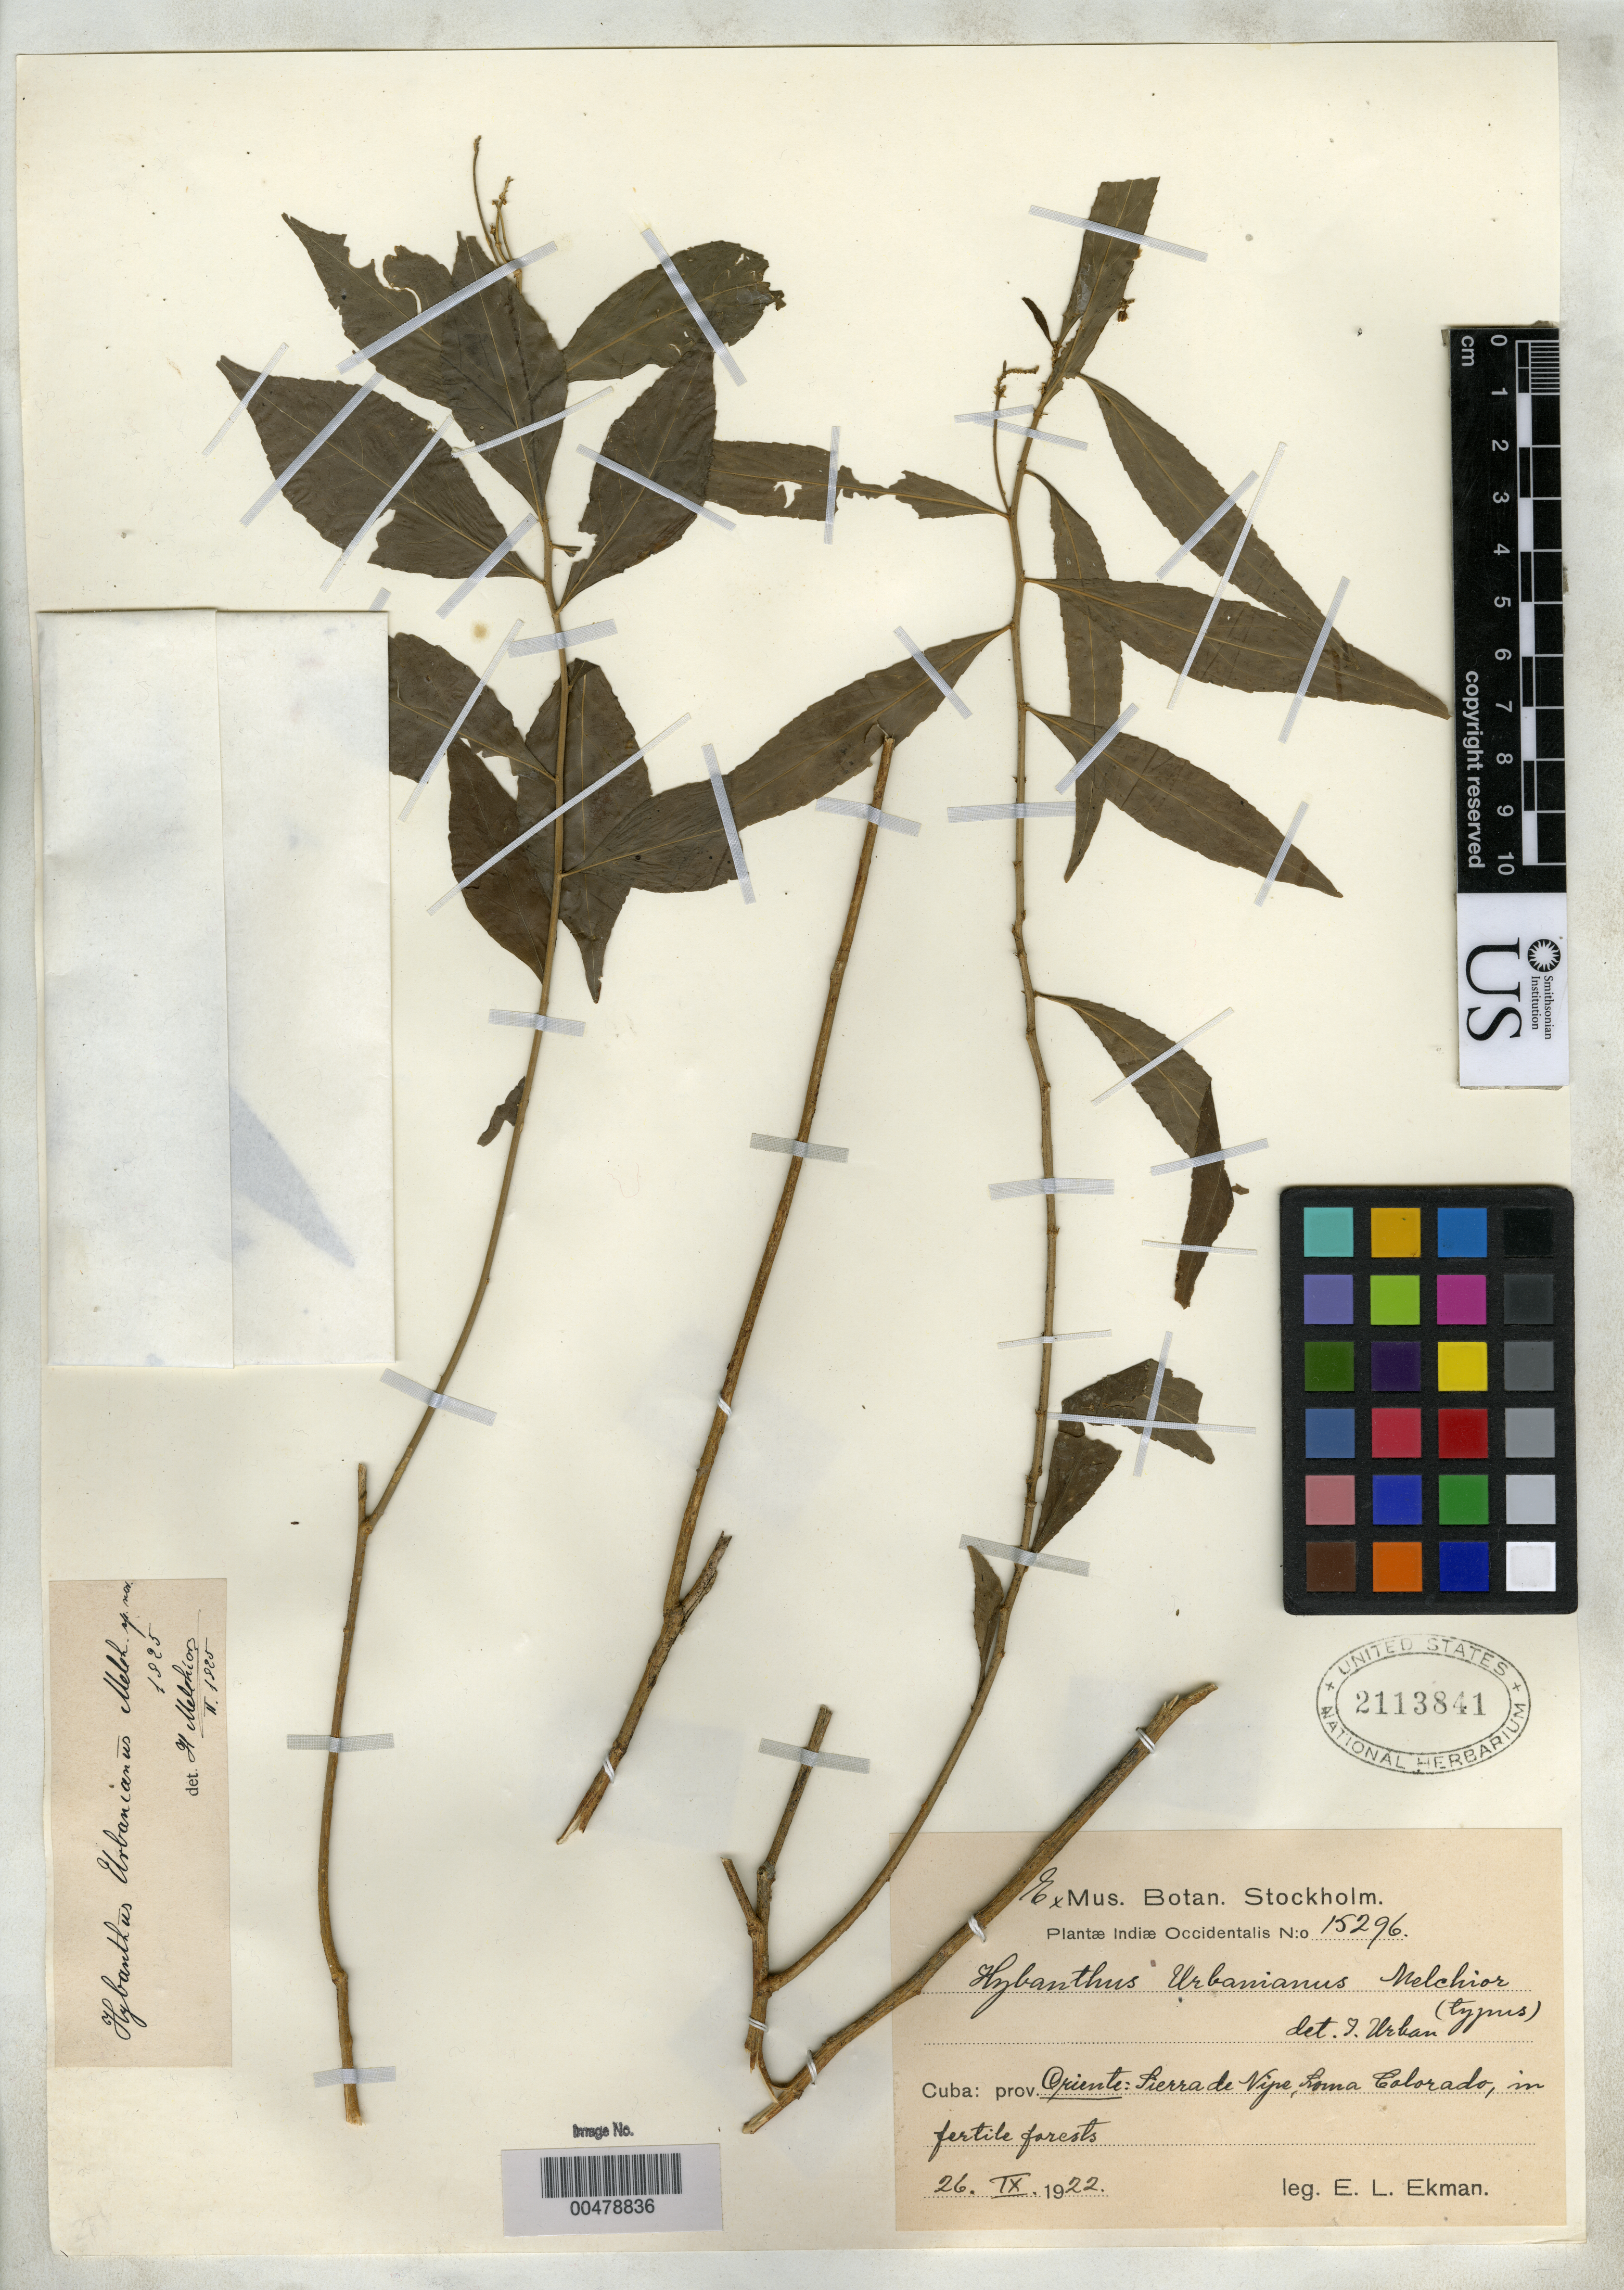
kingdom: Plantae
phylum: Tracheophyta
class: Magnoliopsida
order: Malpighiales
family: Violaceae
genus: Hybanthus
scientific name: Hybanthus urbanianus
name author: Melch.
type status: Isotype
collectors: E. L. Ekman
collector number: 15296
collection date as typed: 26 Sep 1922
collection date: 1922-09-26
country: Cuba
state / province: Oriente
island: Greater Antilles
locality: Sierra de Vipe, loma Colorado.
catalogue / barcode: US 2113841